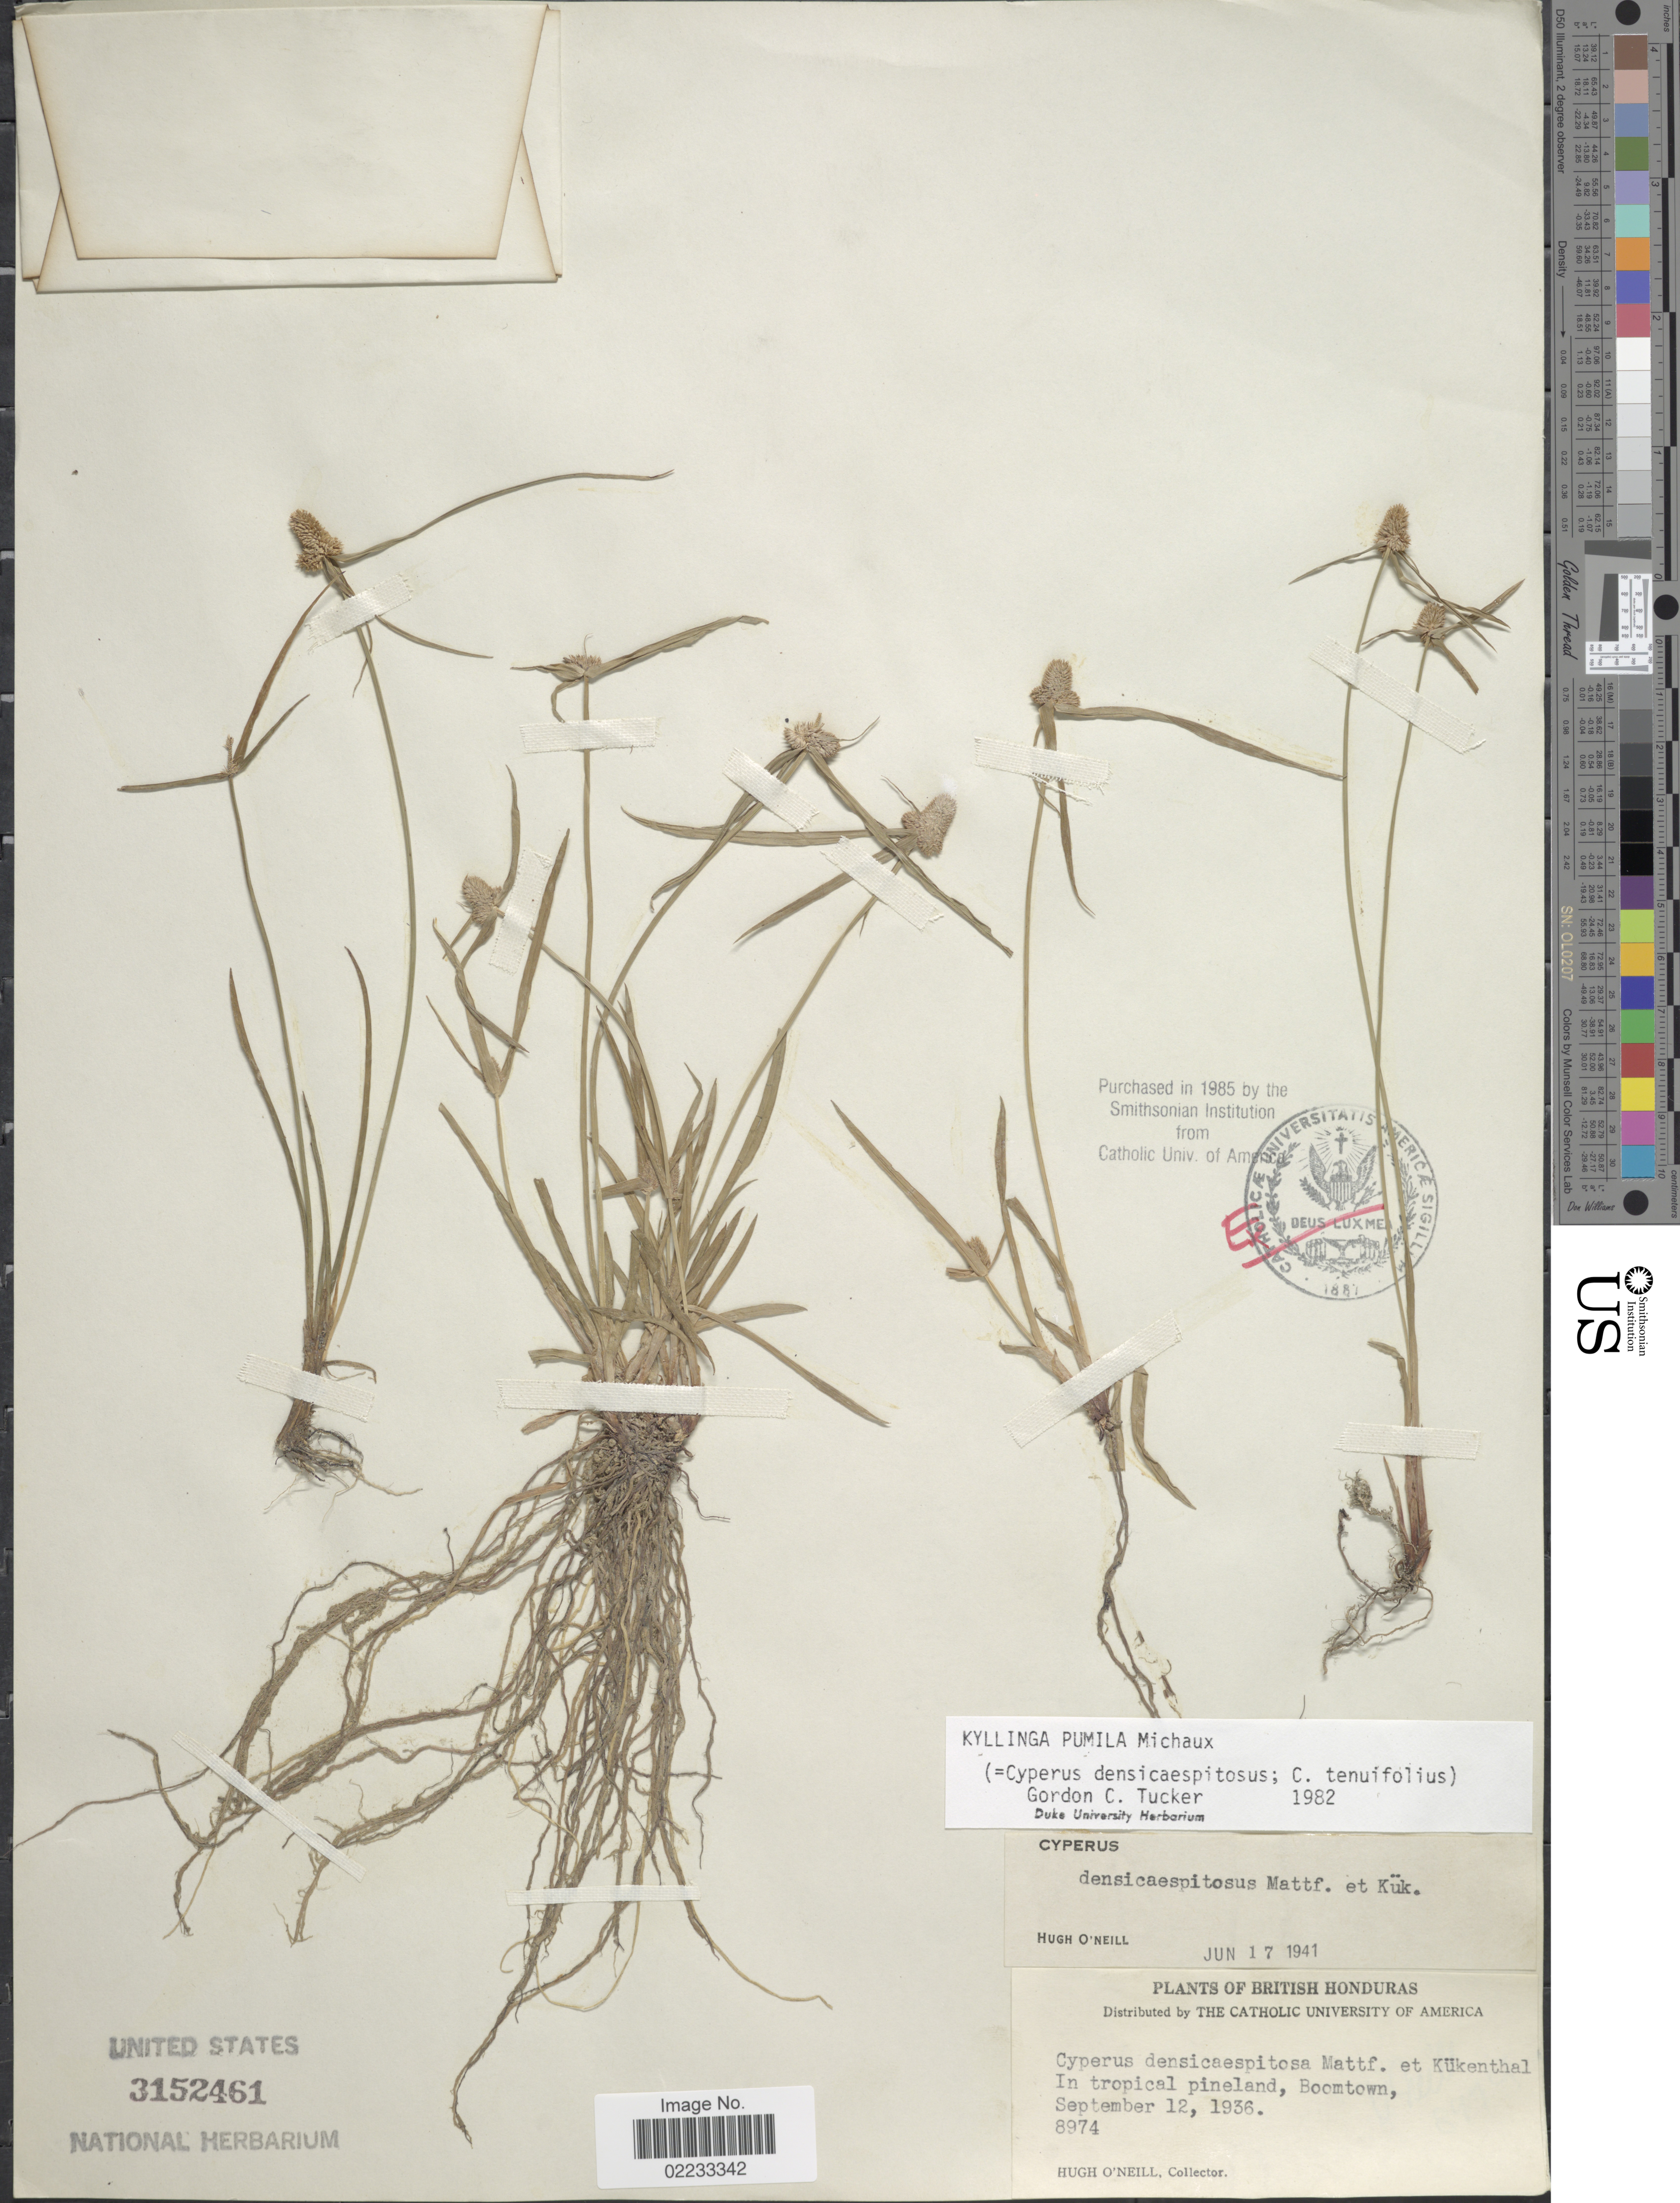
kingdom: Plantae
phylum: Tracheophyta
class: Liliopsida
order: Poales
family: Cyperaceae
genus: Cyperus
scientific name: Cyperus hortensis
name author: (Salzm. ex Steud.) Dorr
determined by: Strong, Mark T., (BOT), Smithsonian Institution - National Museum of Natural History (UNITED STATES)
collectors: H. O'Neill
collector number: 8974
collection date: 1936-09-12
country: Belize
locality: British Honduras, in tropical pineland, Boomtown.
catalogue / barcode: US 3152461